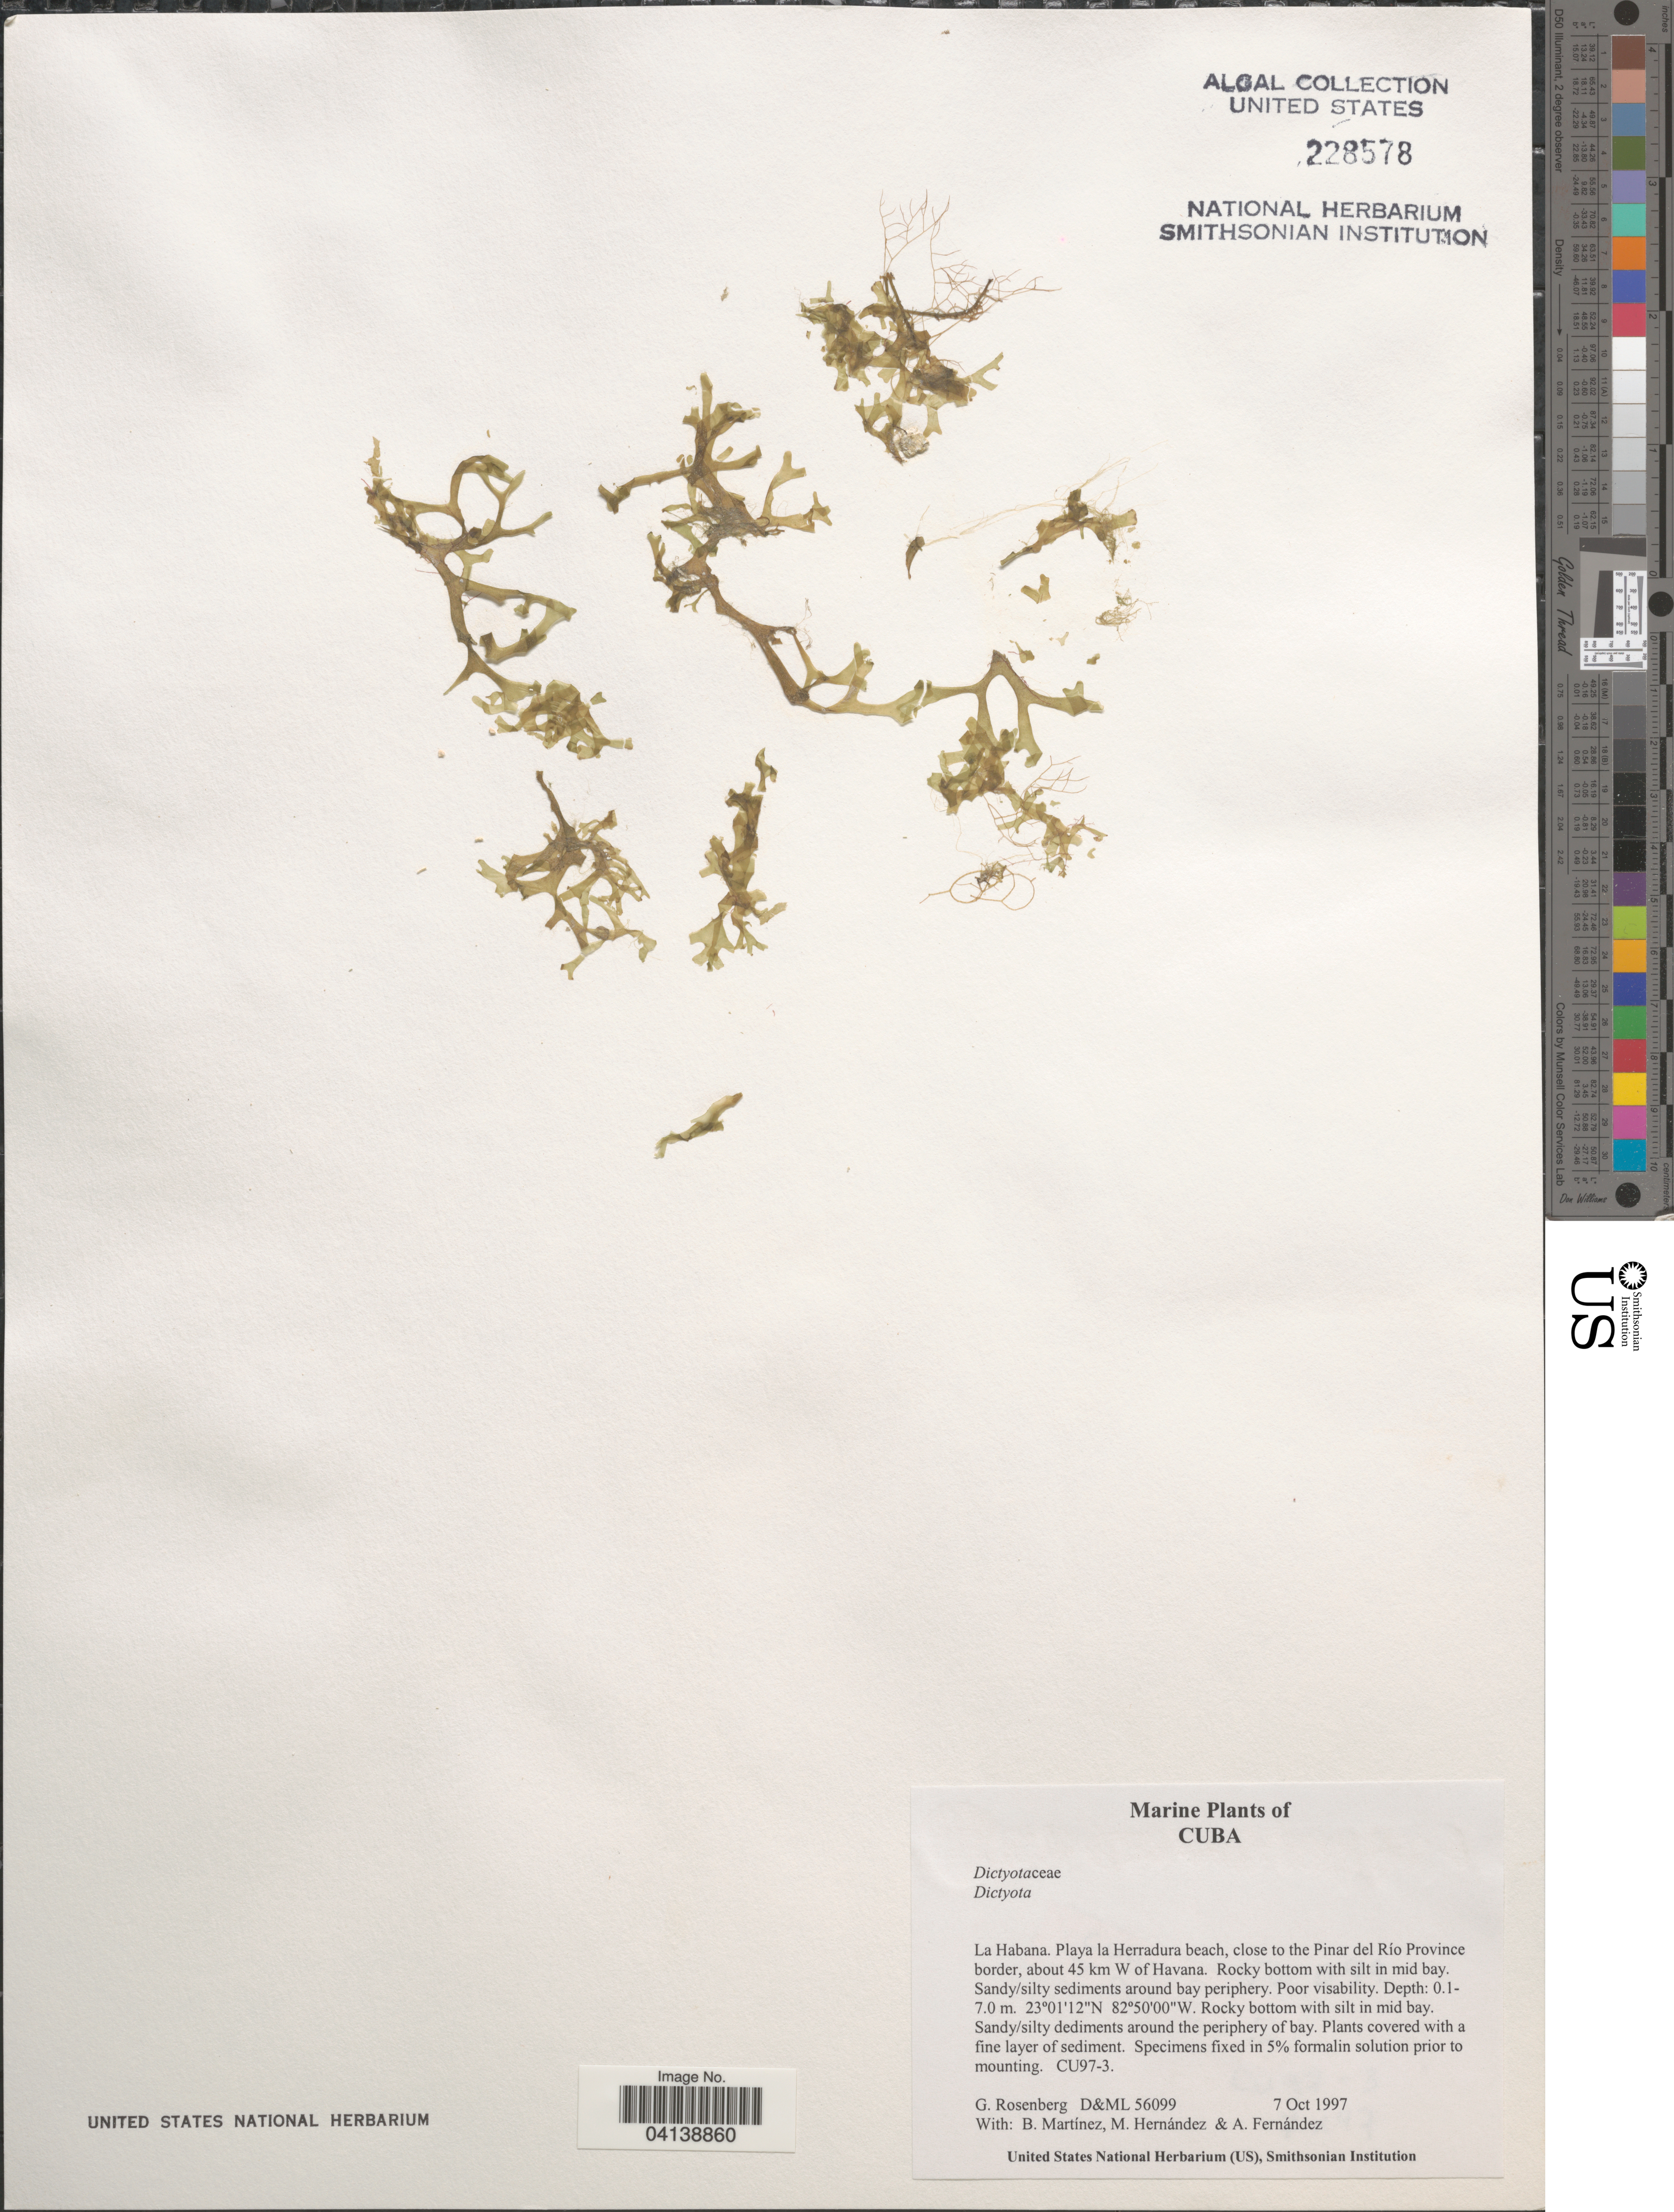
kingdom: Chromista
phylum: Ochrophyta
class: Phaeophyceae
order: Dictyotales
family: Dictyotaceae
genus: Dictyota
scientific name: Dictyota sp.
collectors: G. Rosenberg, B. Martinez, M. Hernandez & A. Fernández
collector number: D&ML56099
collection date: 1997-10-07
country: Cuba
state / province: La Habana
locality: Playa la Herradura beach, close to the Pinar del Río Province border, about 45 km W of Havana.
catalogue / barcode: US 228578